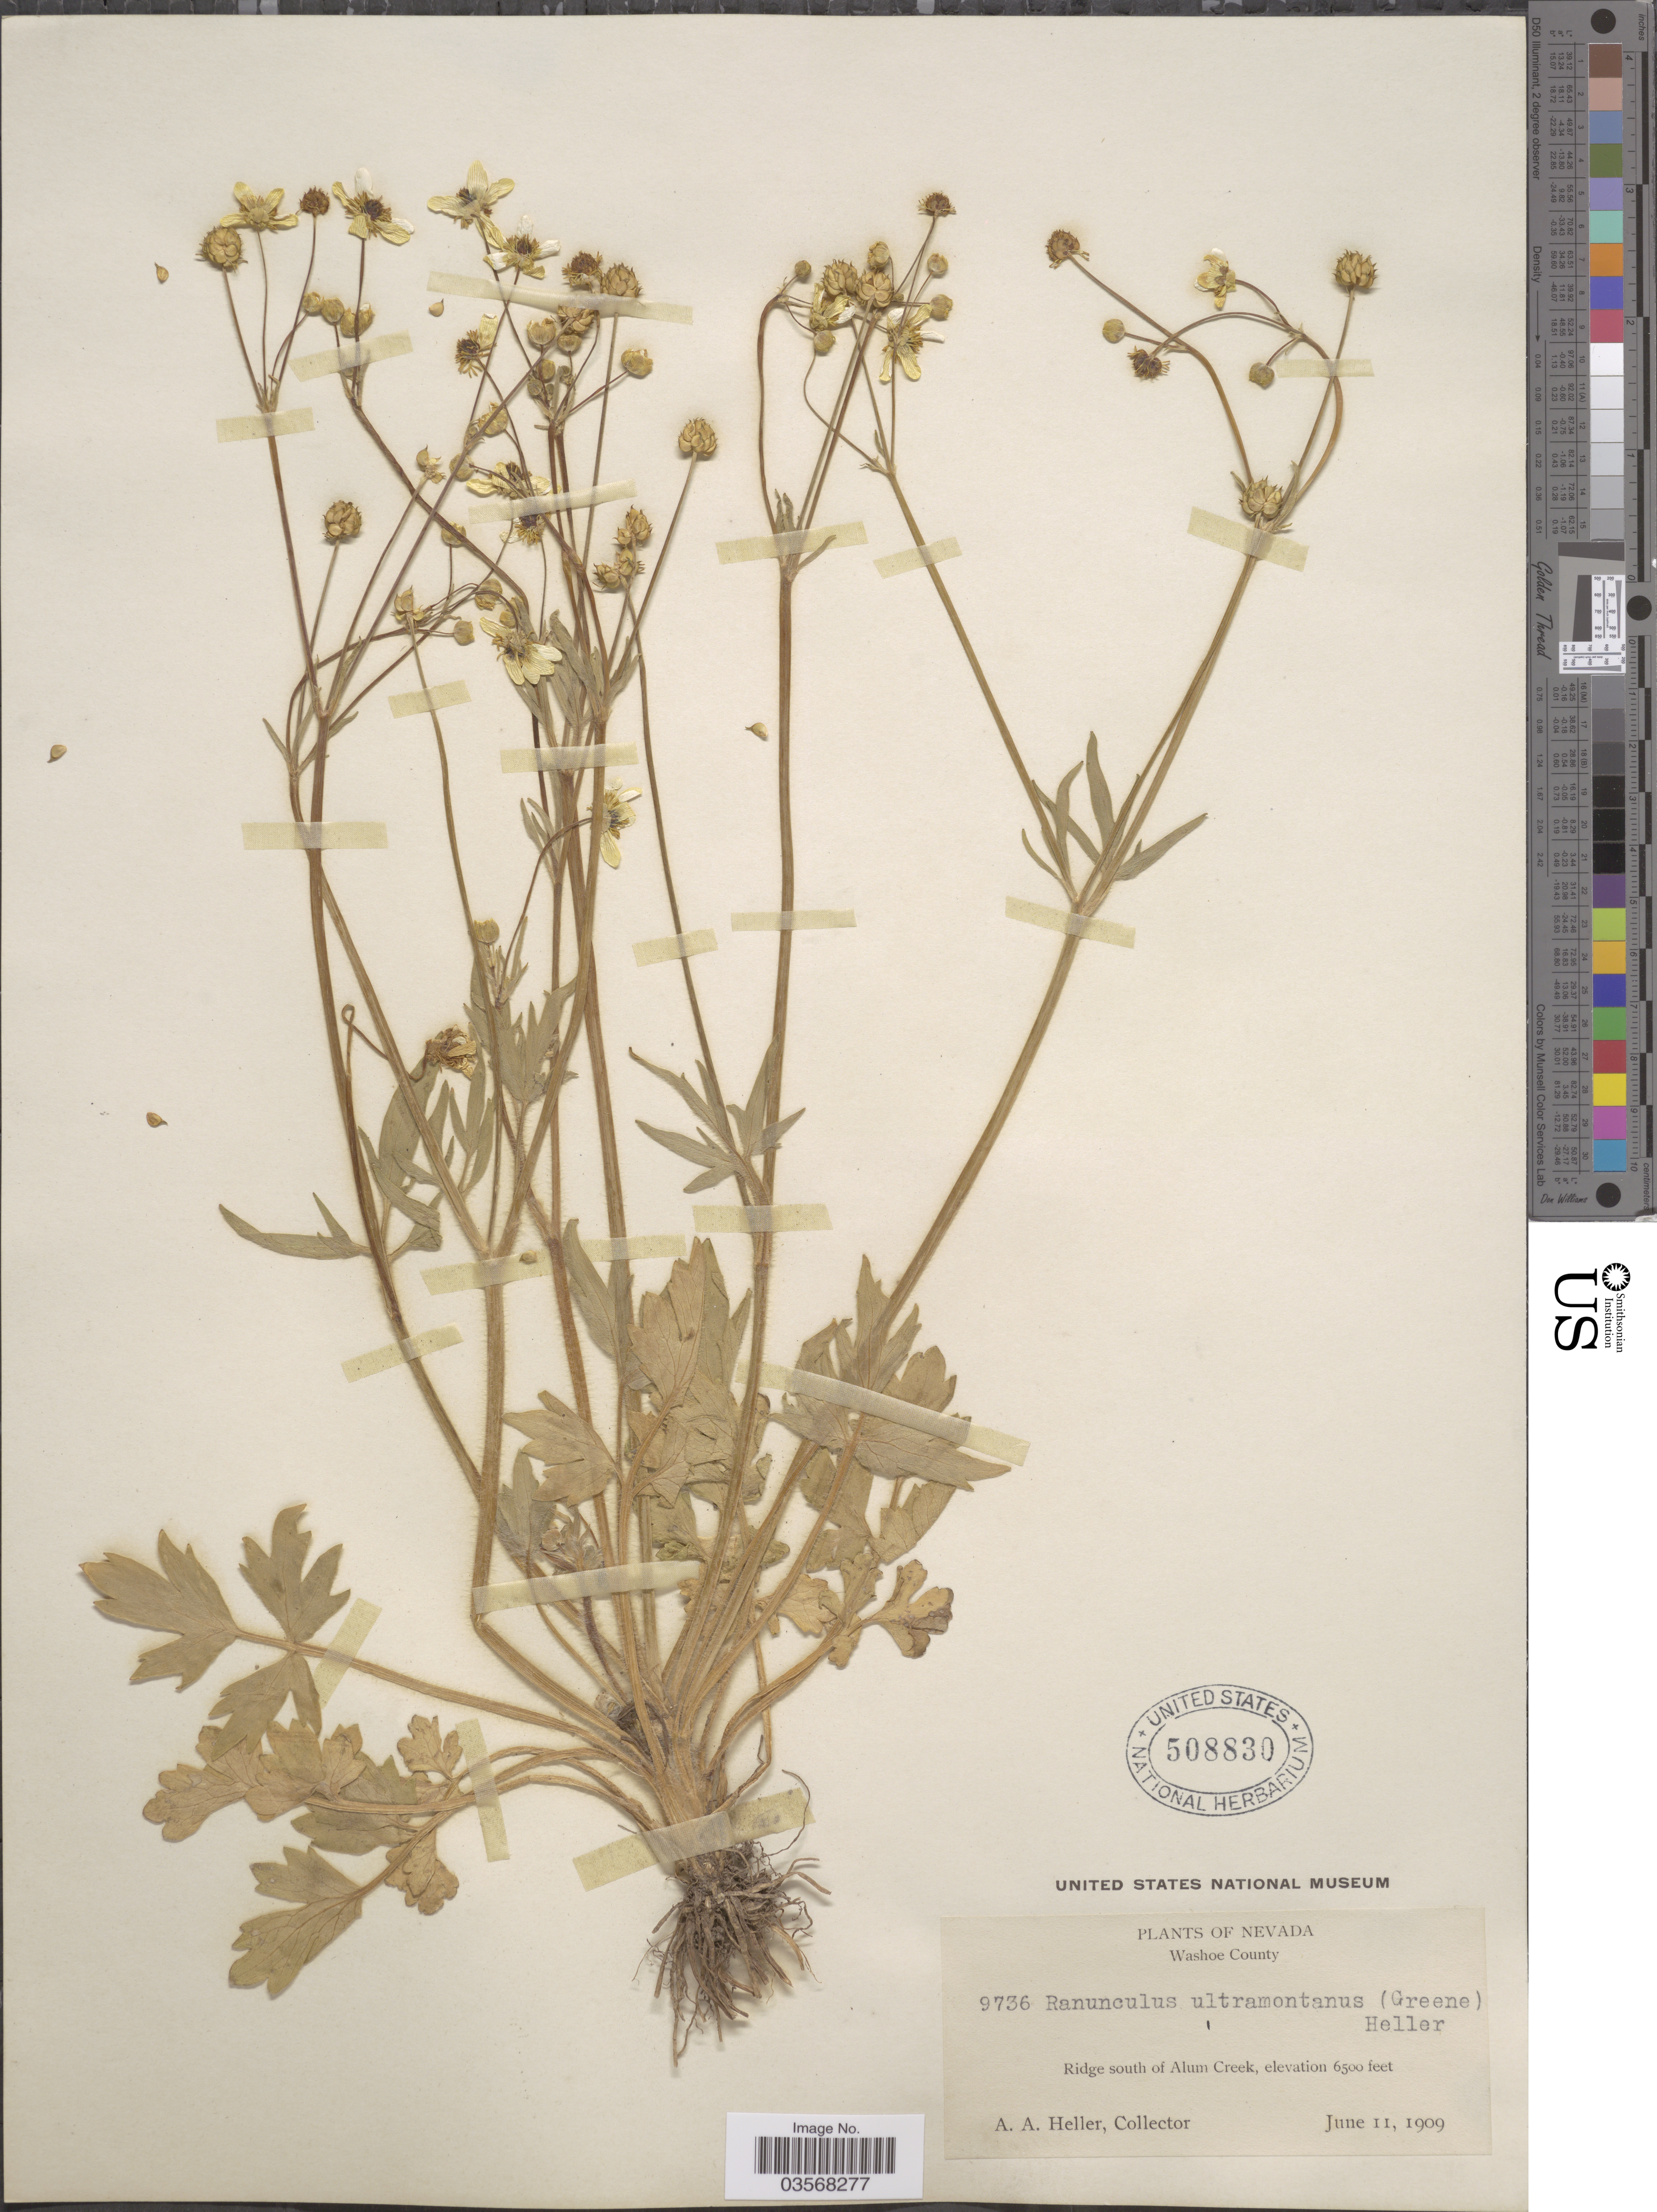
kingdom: Plantae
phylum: Tracheophyta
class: Magnoliopsida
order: Ranunculales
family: Ranunculaceae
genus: Ranunculus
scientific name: Ranunculus occidentalis var. ultramontanus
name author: Nutt.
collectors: A. A. Heller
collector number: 9736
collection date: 1909-06-11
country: United States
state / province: Nevada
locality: Washoe County. Ridge south of Alum Creek.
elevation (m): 1981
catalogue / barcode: US 508830